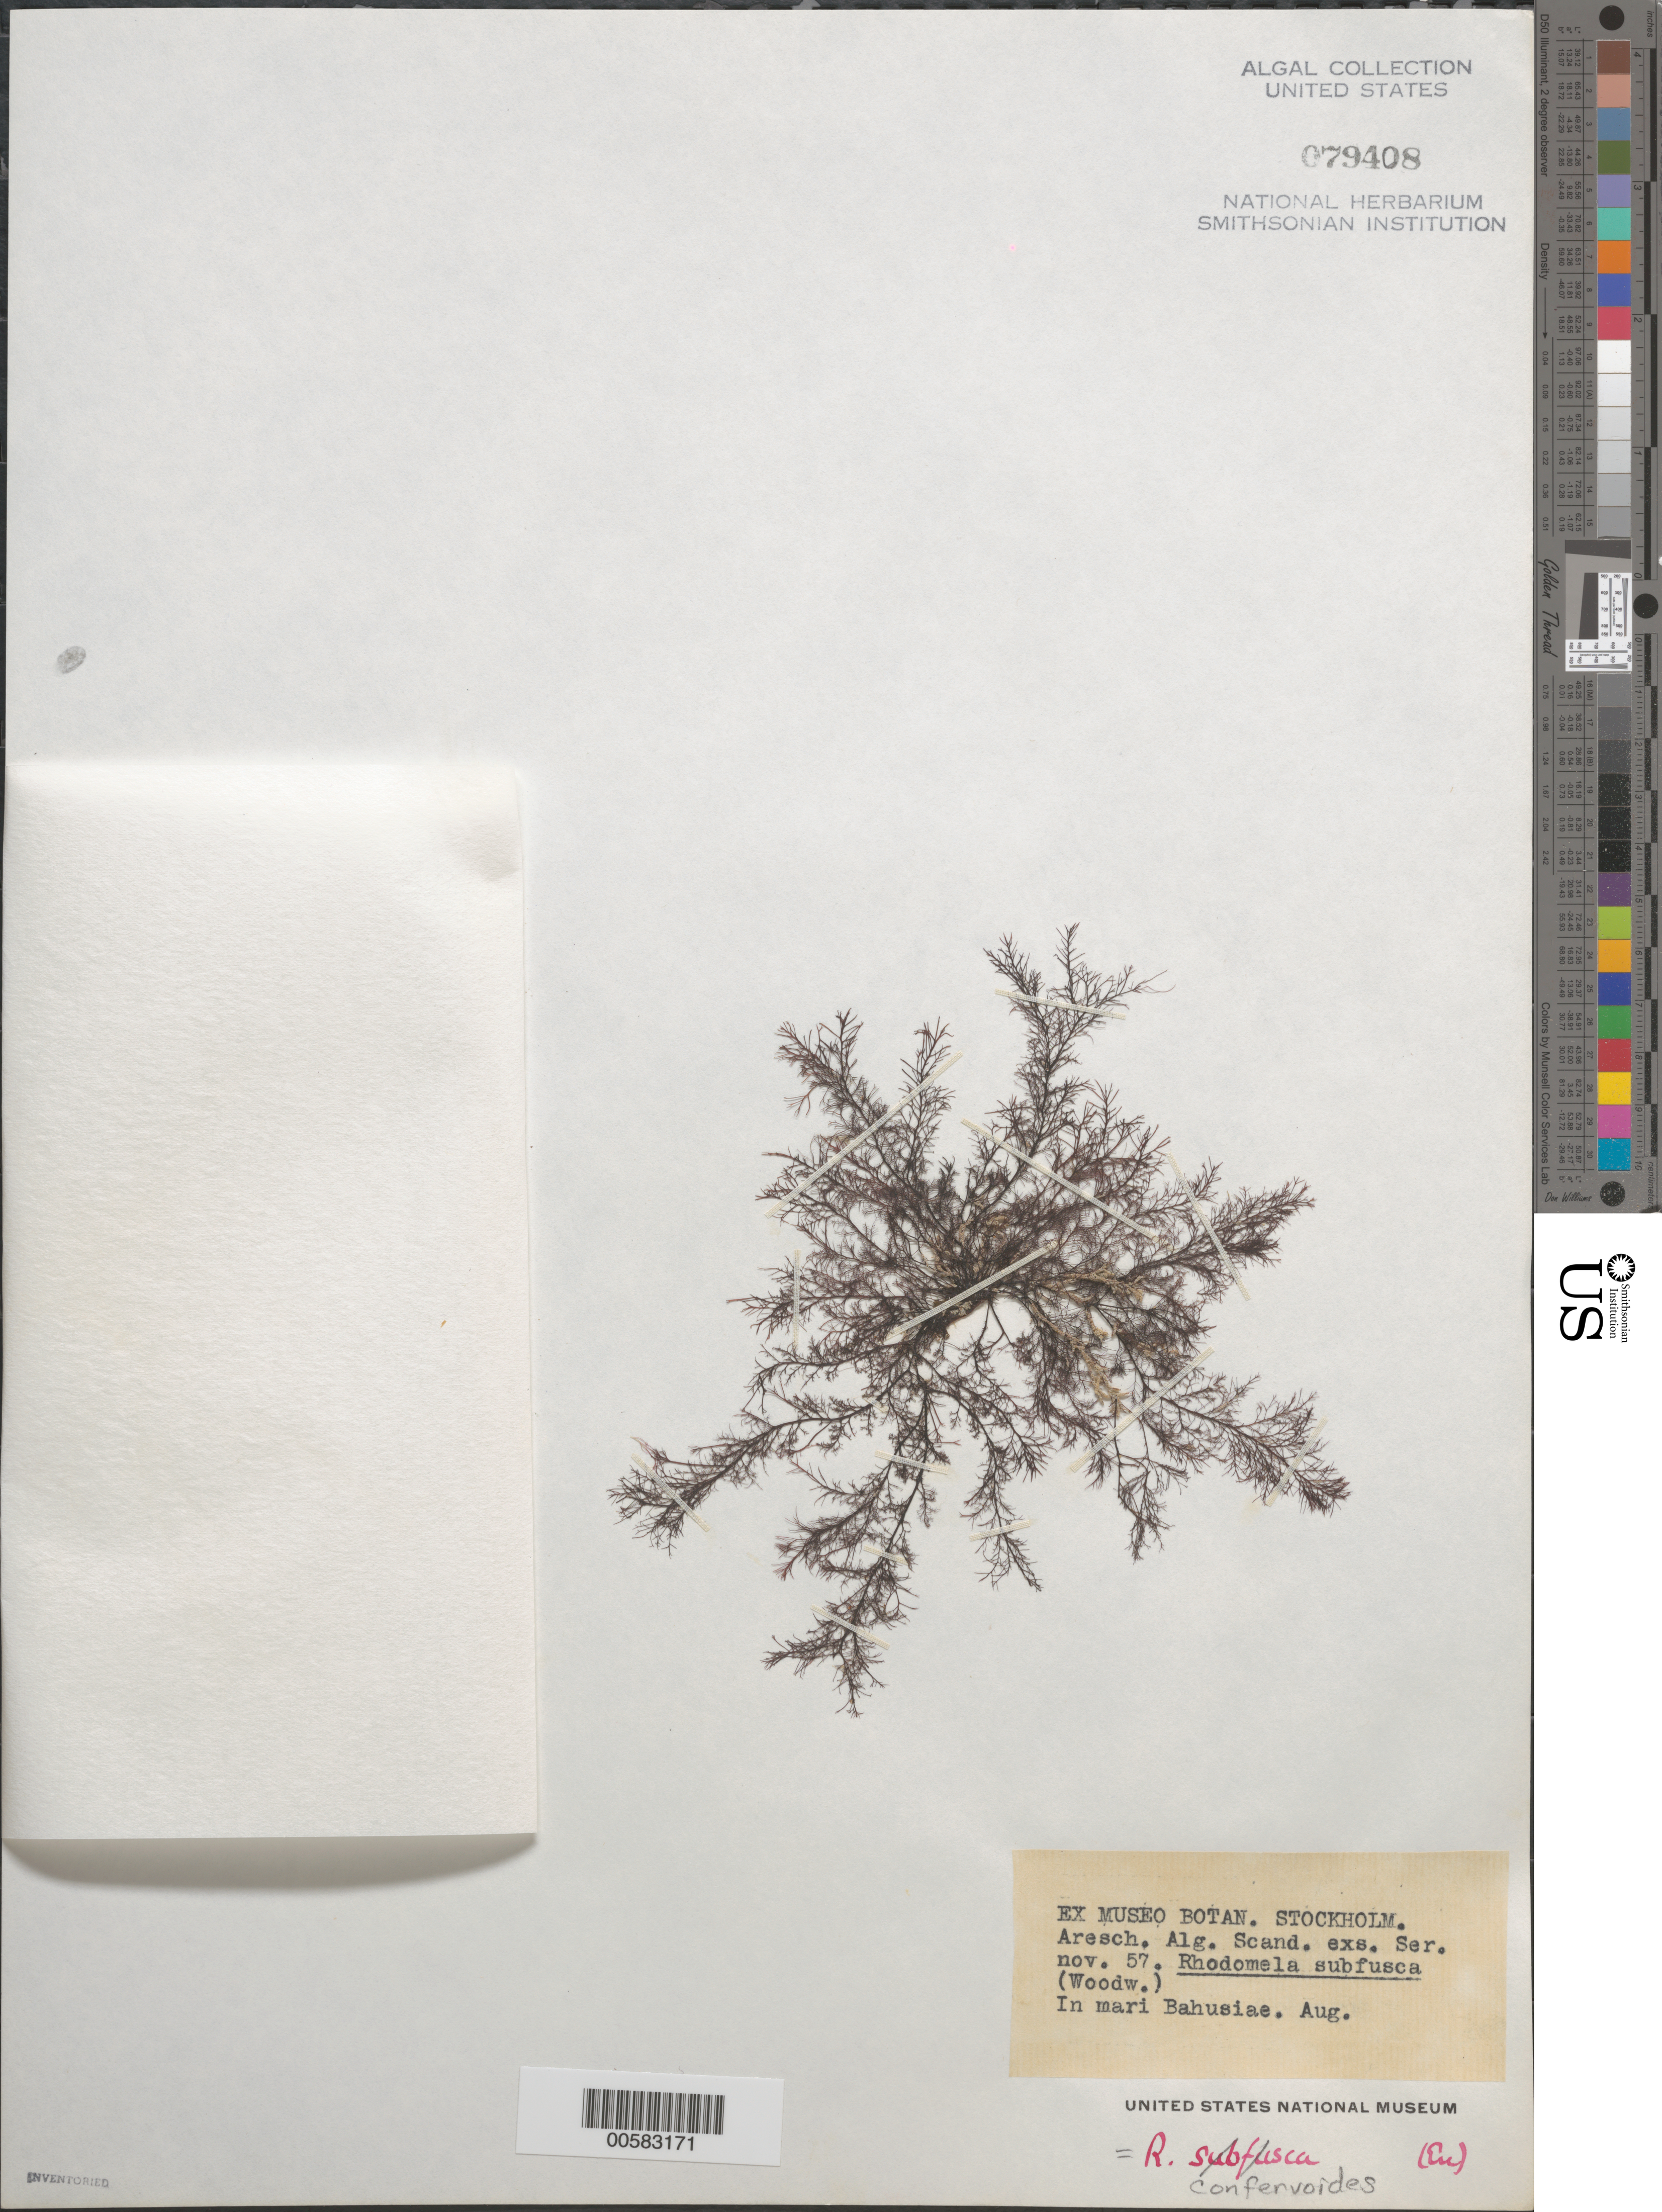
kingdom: Plantae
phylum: Rhodophyta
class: Florideophyceae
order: Ceramiales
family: Rhodomelaceae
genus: Rhodomela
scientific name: Rhodomela confervoides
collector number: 57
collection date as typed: Aug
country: Sweden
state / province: Västra Götaland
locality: Bohus bay (mari bahusiae)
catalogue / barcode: US 79408